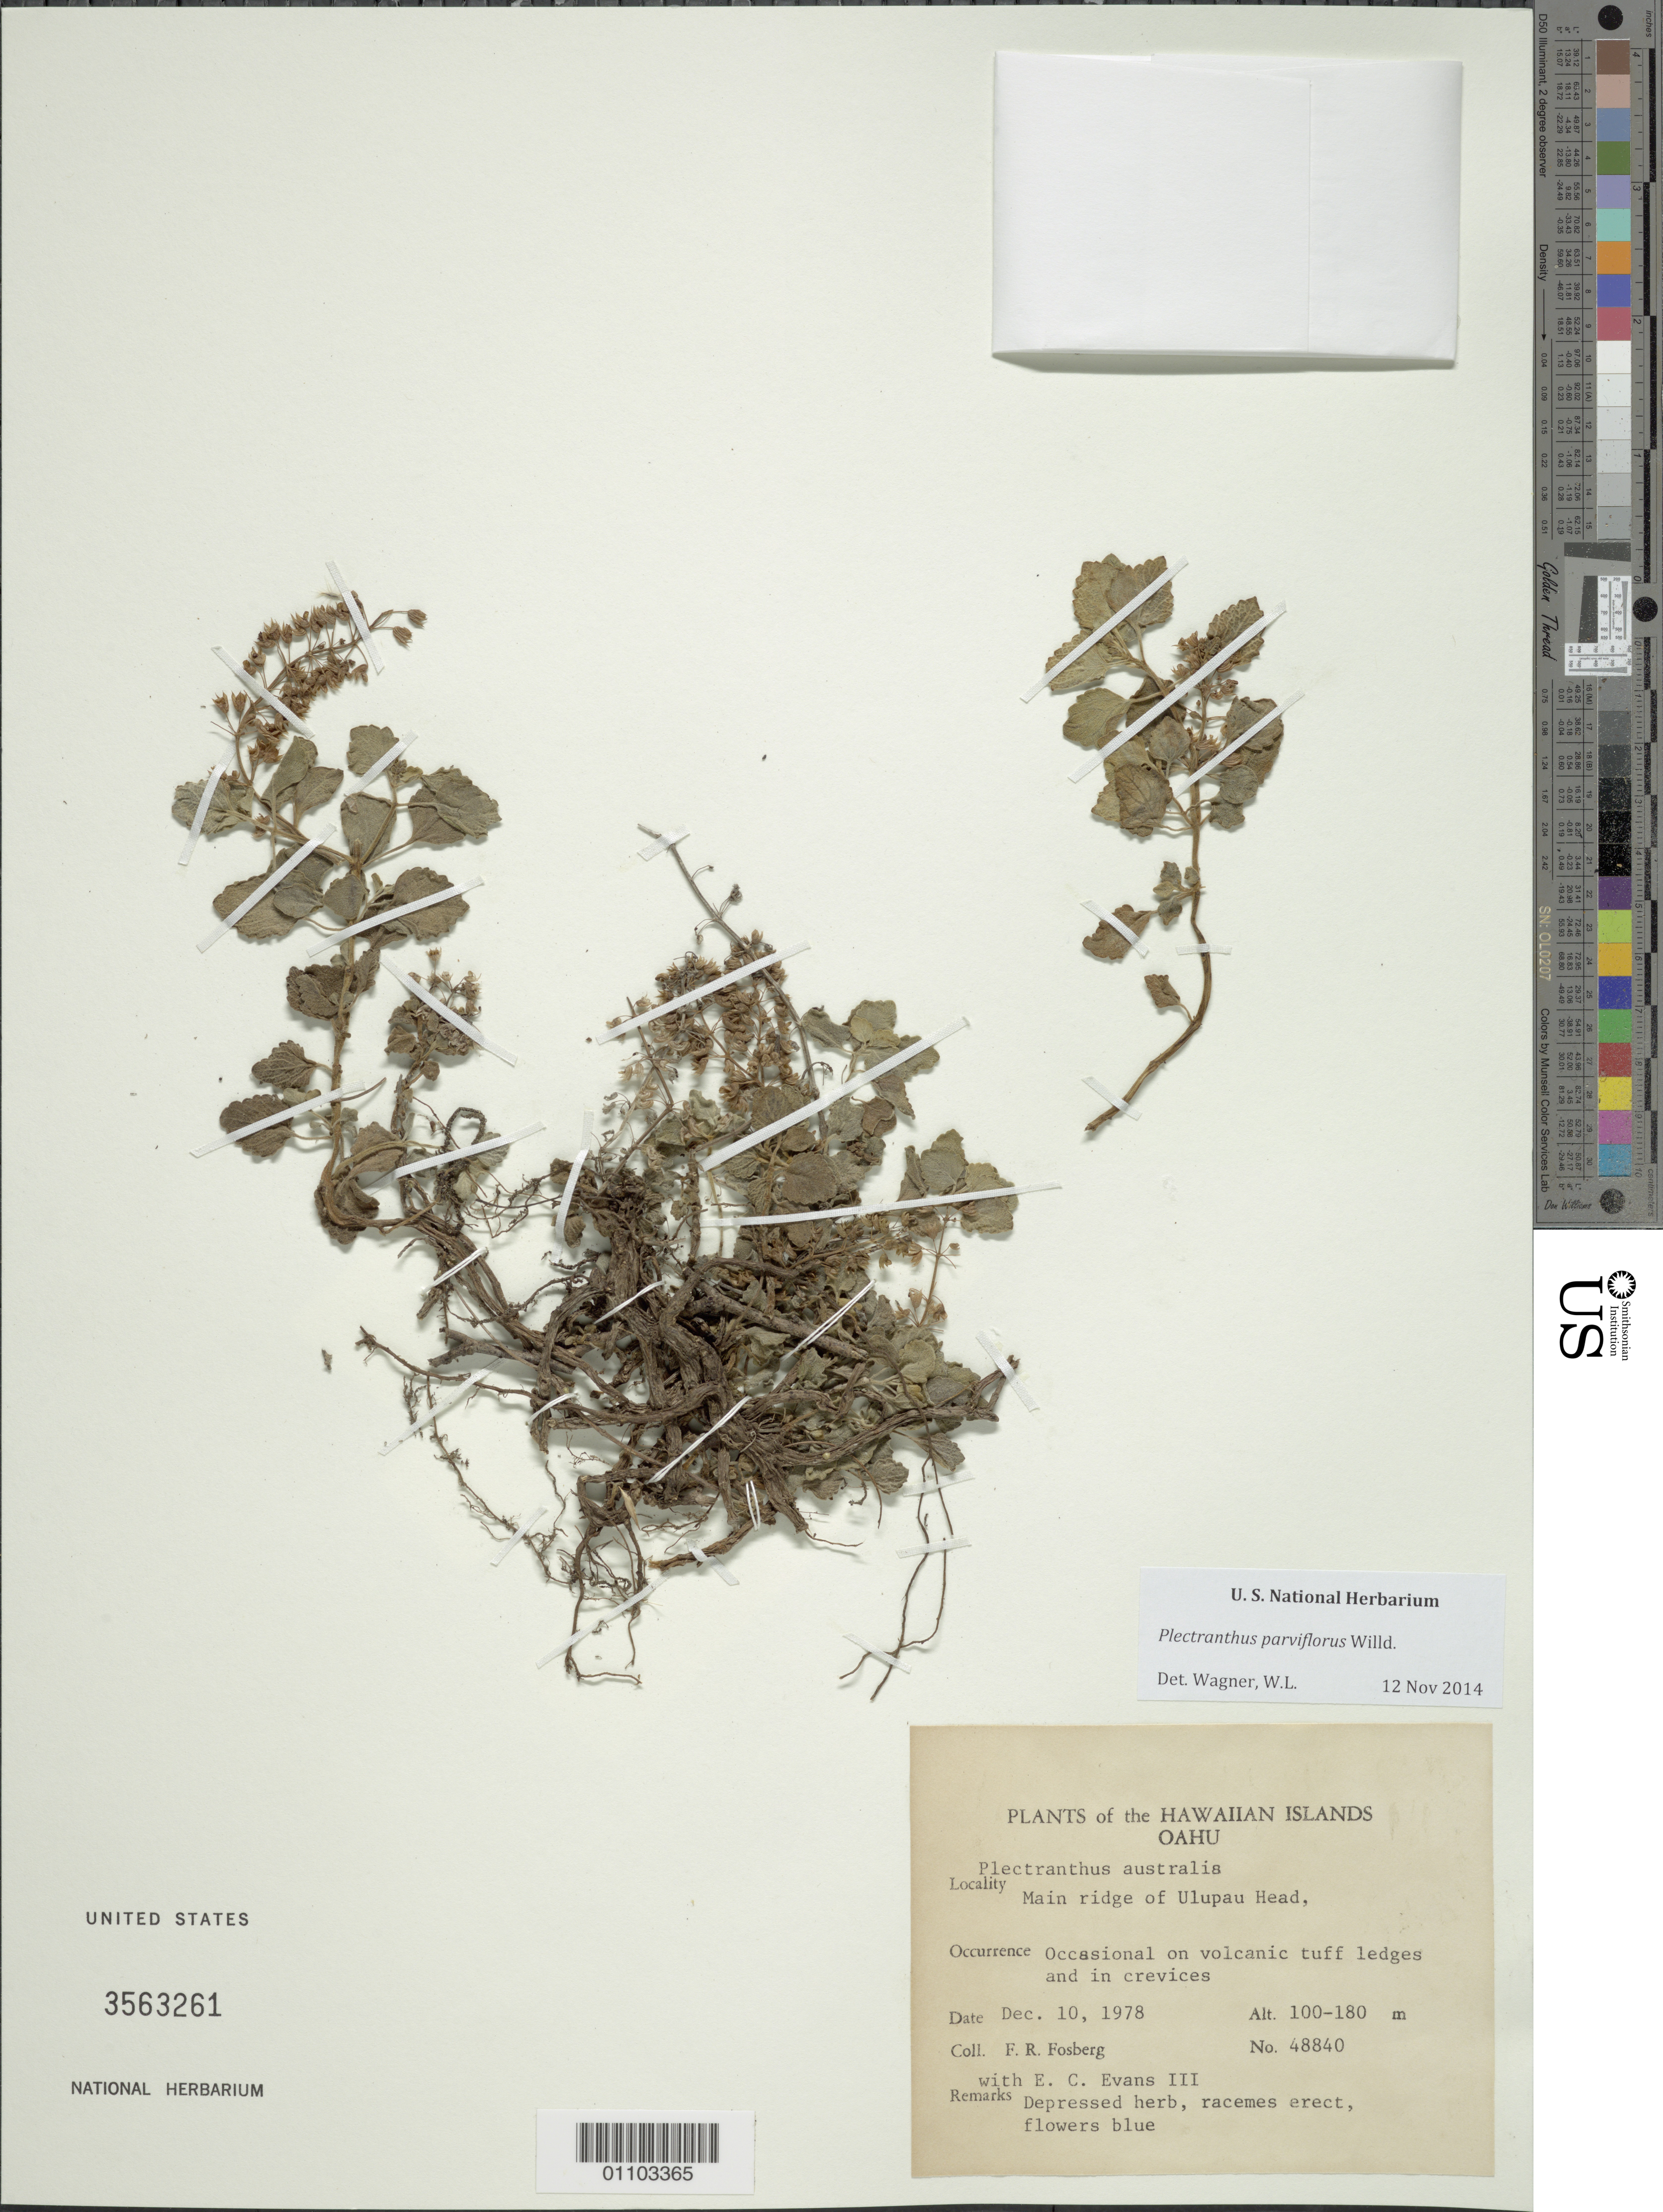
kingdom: Plantae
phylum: Tracheophyta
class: Magnoliopsida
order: Lamiales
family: Lamiaceae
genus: Coleus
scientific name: Coleus australis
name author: (Br.) A.J. Paton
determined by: Wagner, W. L., (BOT), Smithsonian Institution - National Museum of Natural History (UNITED STATES)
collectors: F. R. Fosberg & E. C. Evans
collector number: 48840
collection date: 1978-12-10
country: United States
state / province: Hawaii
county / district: Honolulu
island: Oahu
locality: Main ridge of Ulupau Head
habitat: Volcanic tuff ledges and in crevices.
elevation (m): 100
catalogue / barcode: US 3563261